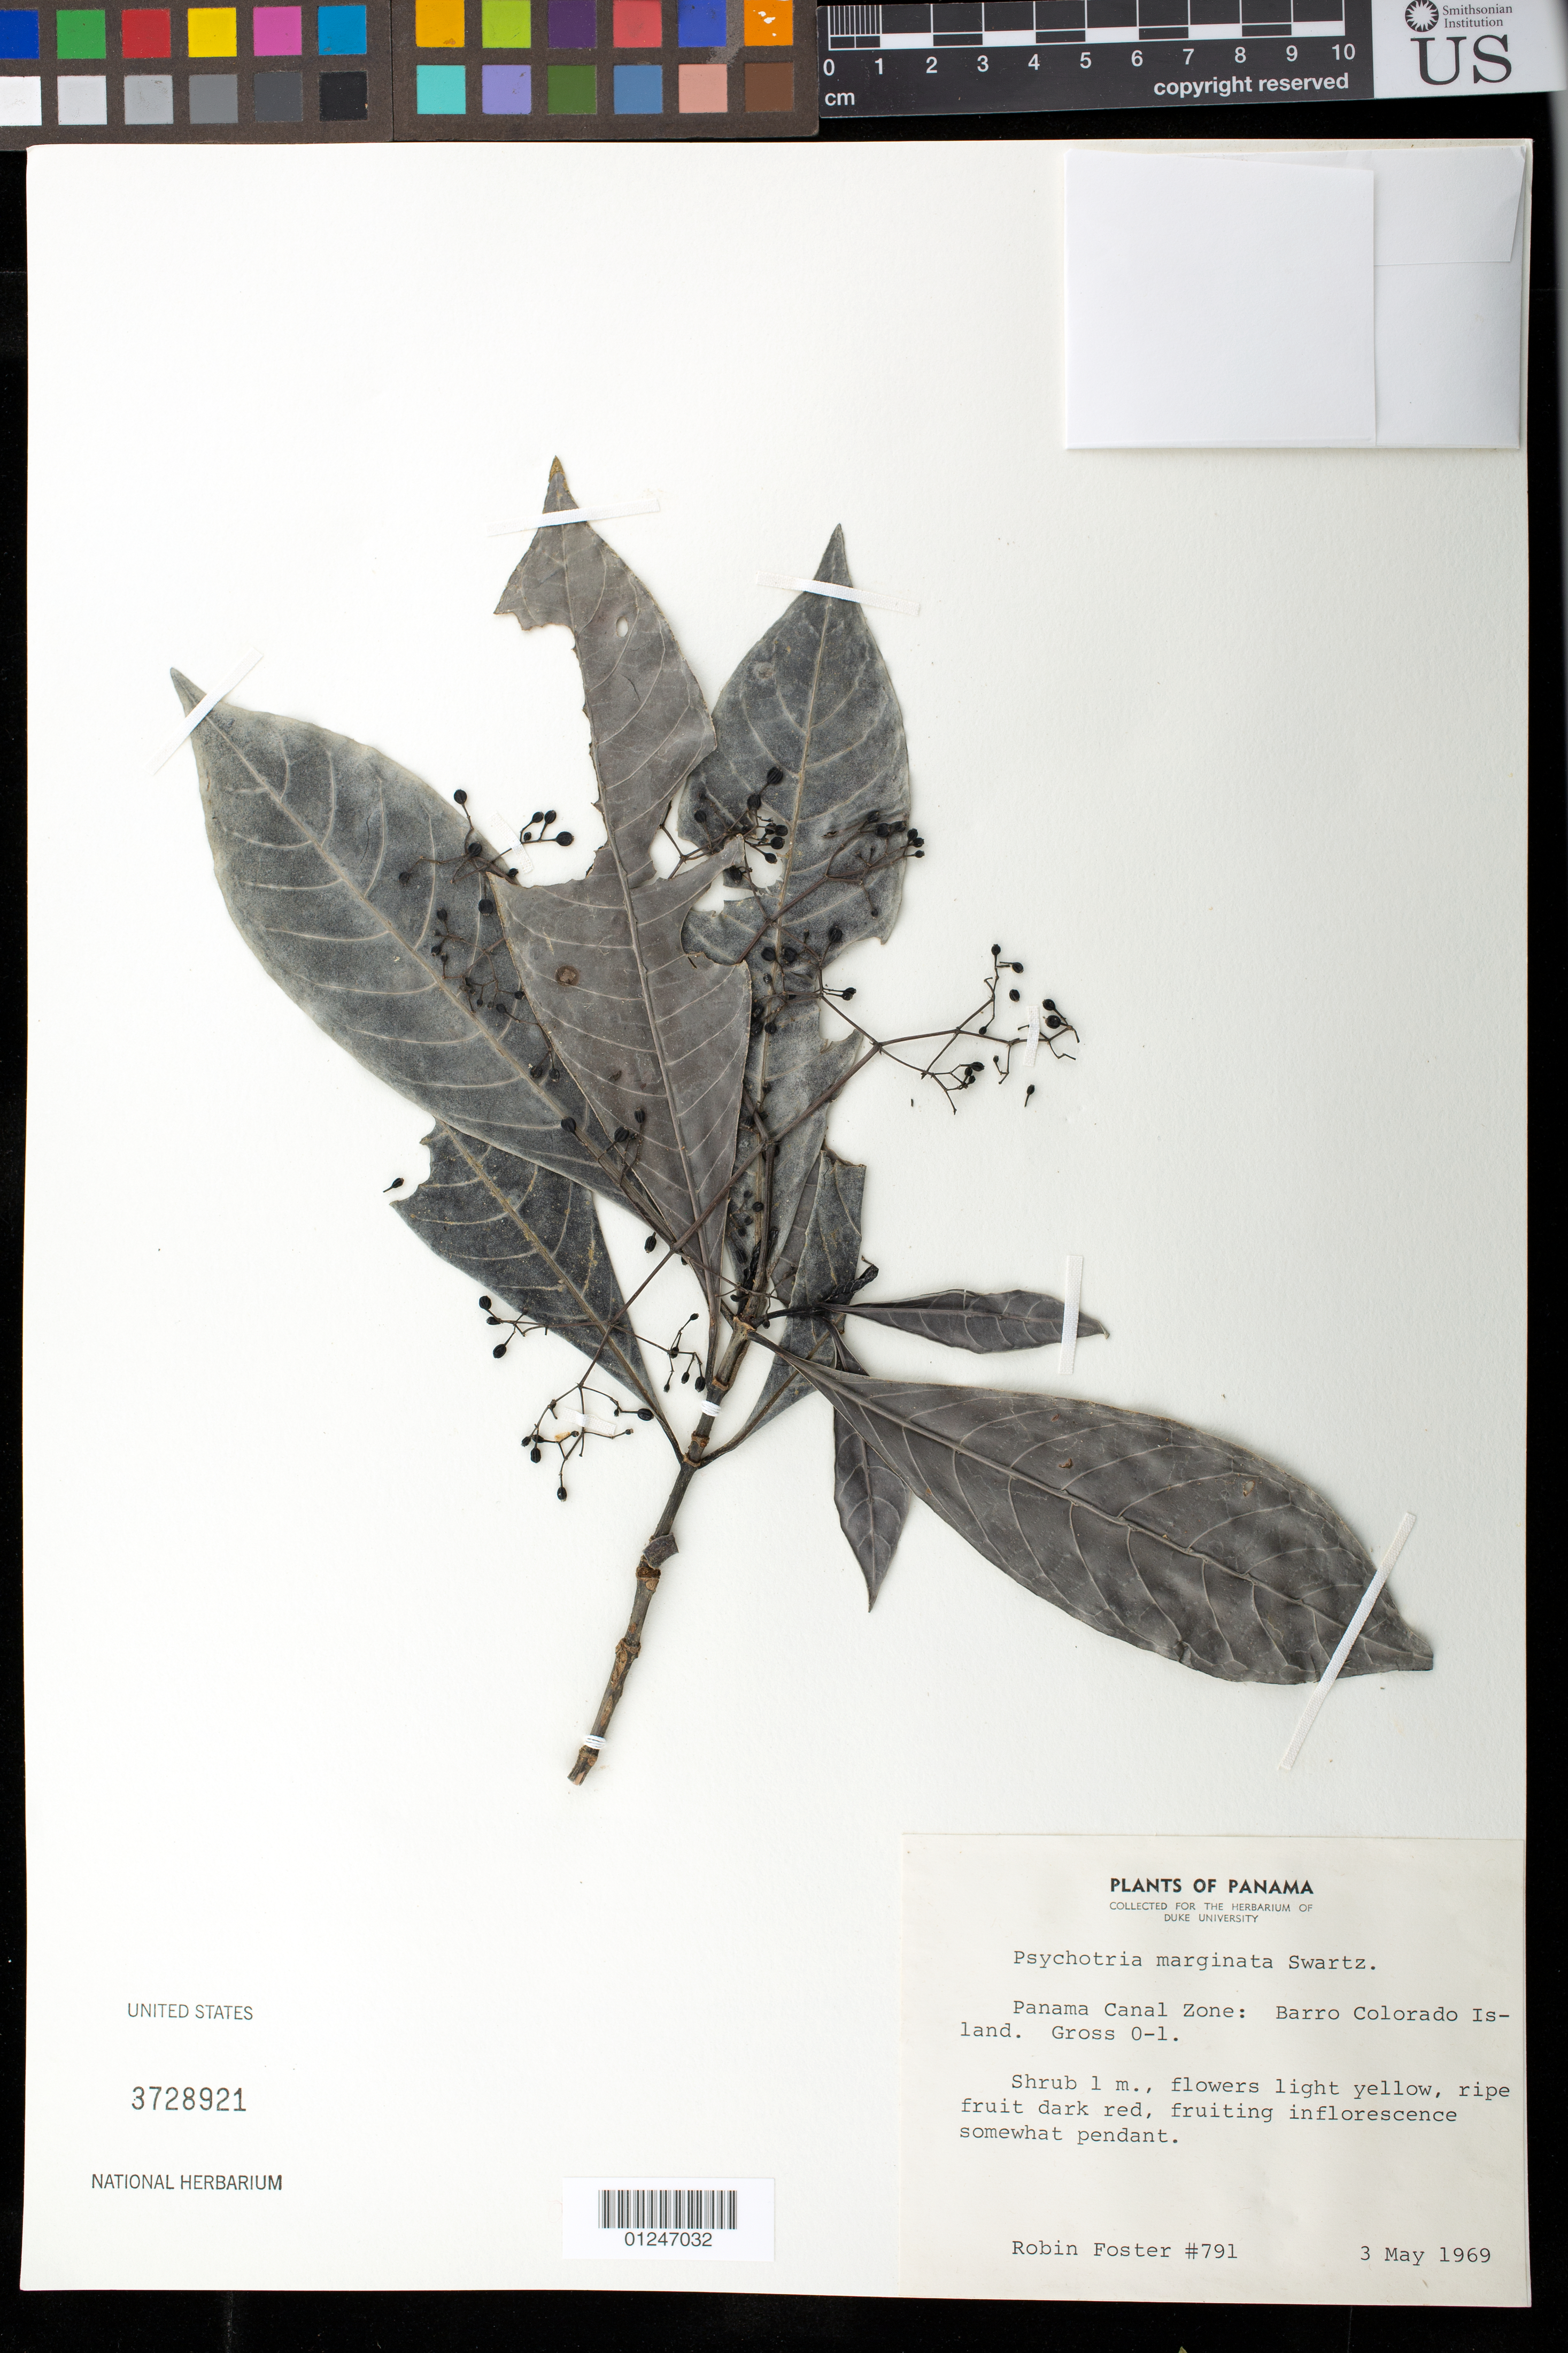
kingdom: Plantae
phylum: Tracheophyta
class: Magnoliopsida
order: Gentianales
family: Rubiaceae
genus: Psychotria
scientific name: Psychotria marginata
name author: Sw.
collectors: R. B. Foster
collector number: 791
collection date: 1969-05-03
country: Panama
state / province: Panamá Oeste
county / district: Canal Zone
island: Barro Colorado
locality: Barro Colorado Island.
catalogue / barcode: US 3728921